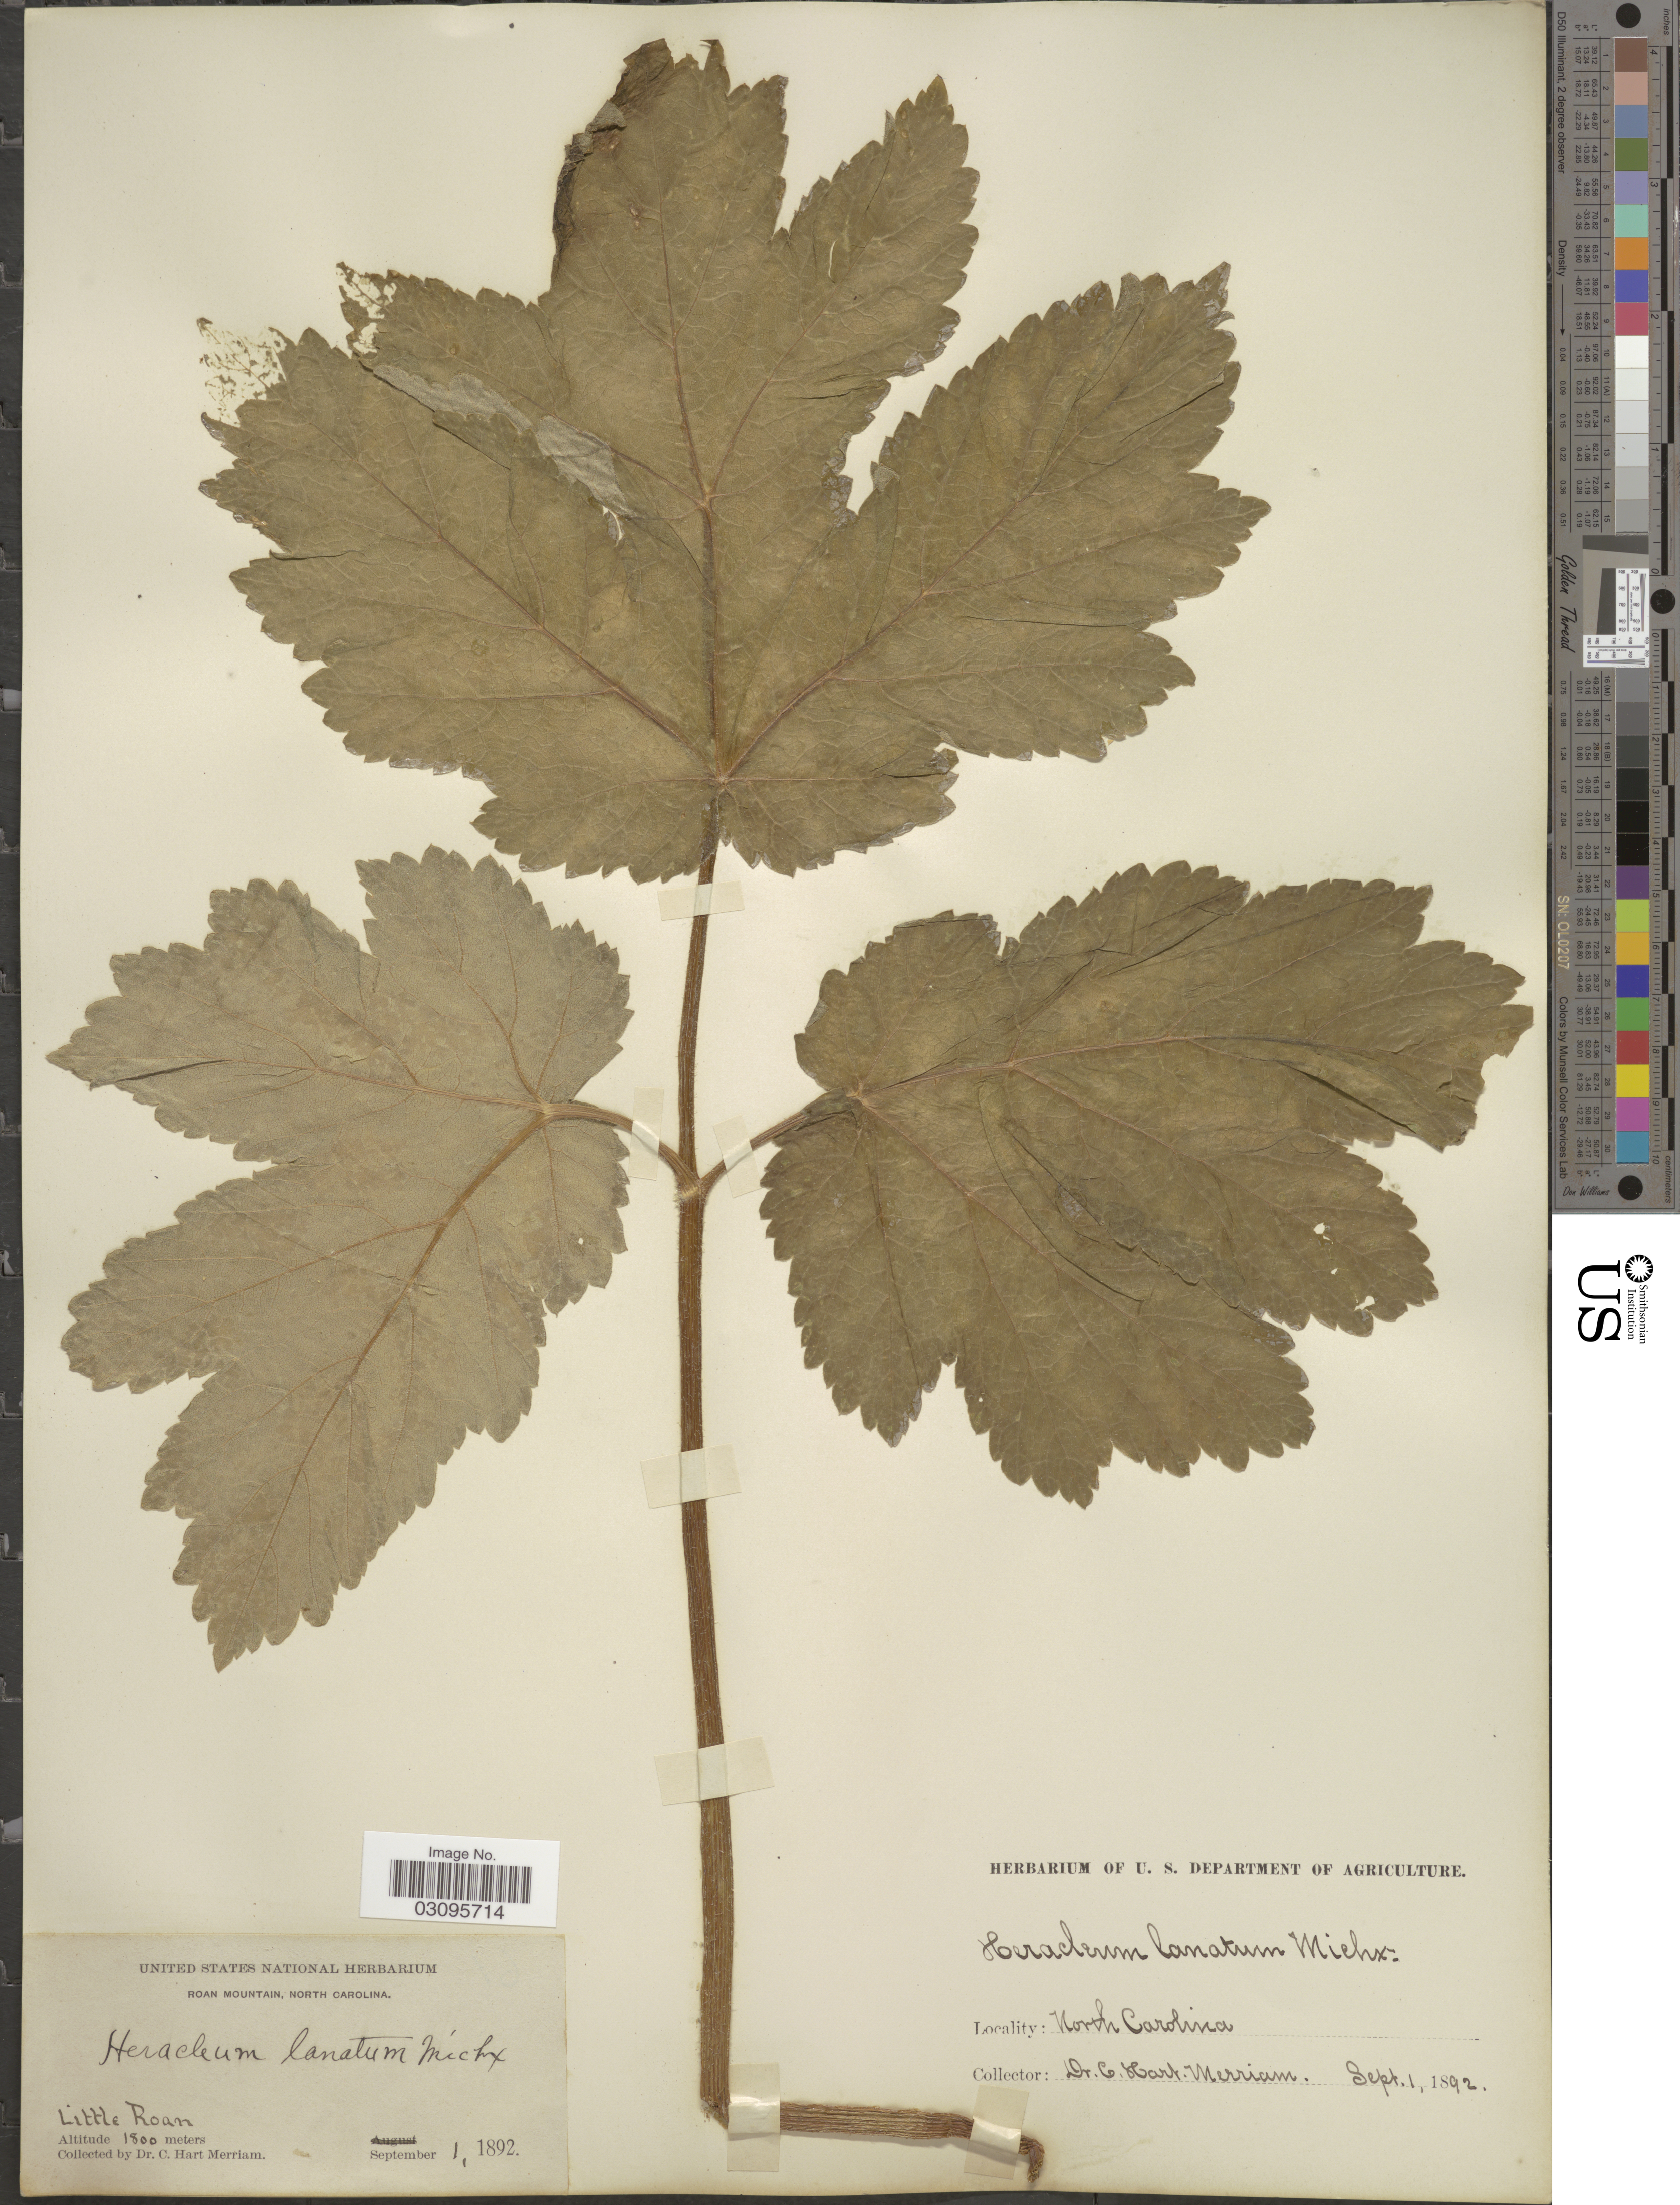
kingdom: Plantae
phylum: Tracheophyta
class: Magnoliopsida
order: Apiales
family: Apiaceae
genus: Heracleum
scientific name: Heracleum lanatum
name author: Michx.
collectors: C. Merriam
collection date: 1892-09-01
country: United States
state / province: North Carolina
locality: Roan Mountain. Little Roan.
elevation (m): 1800